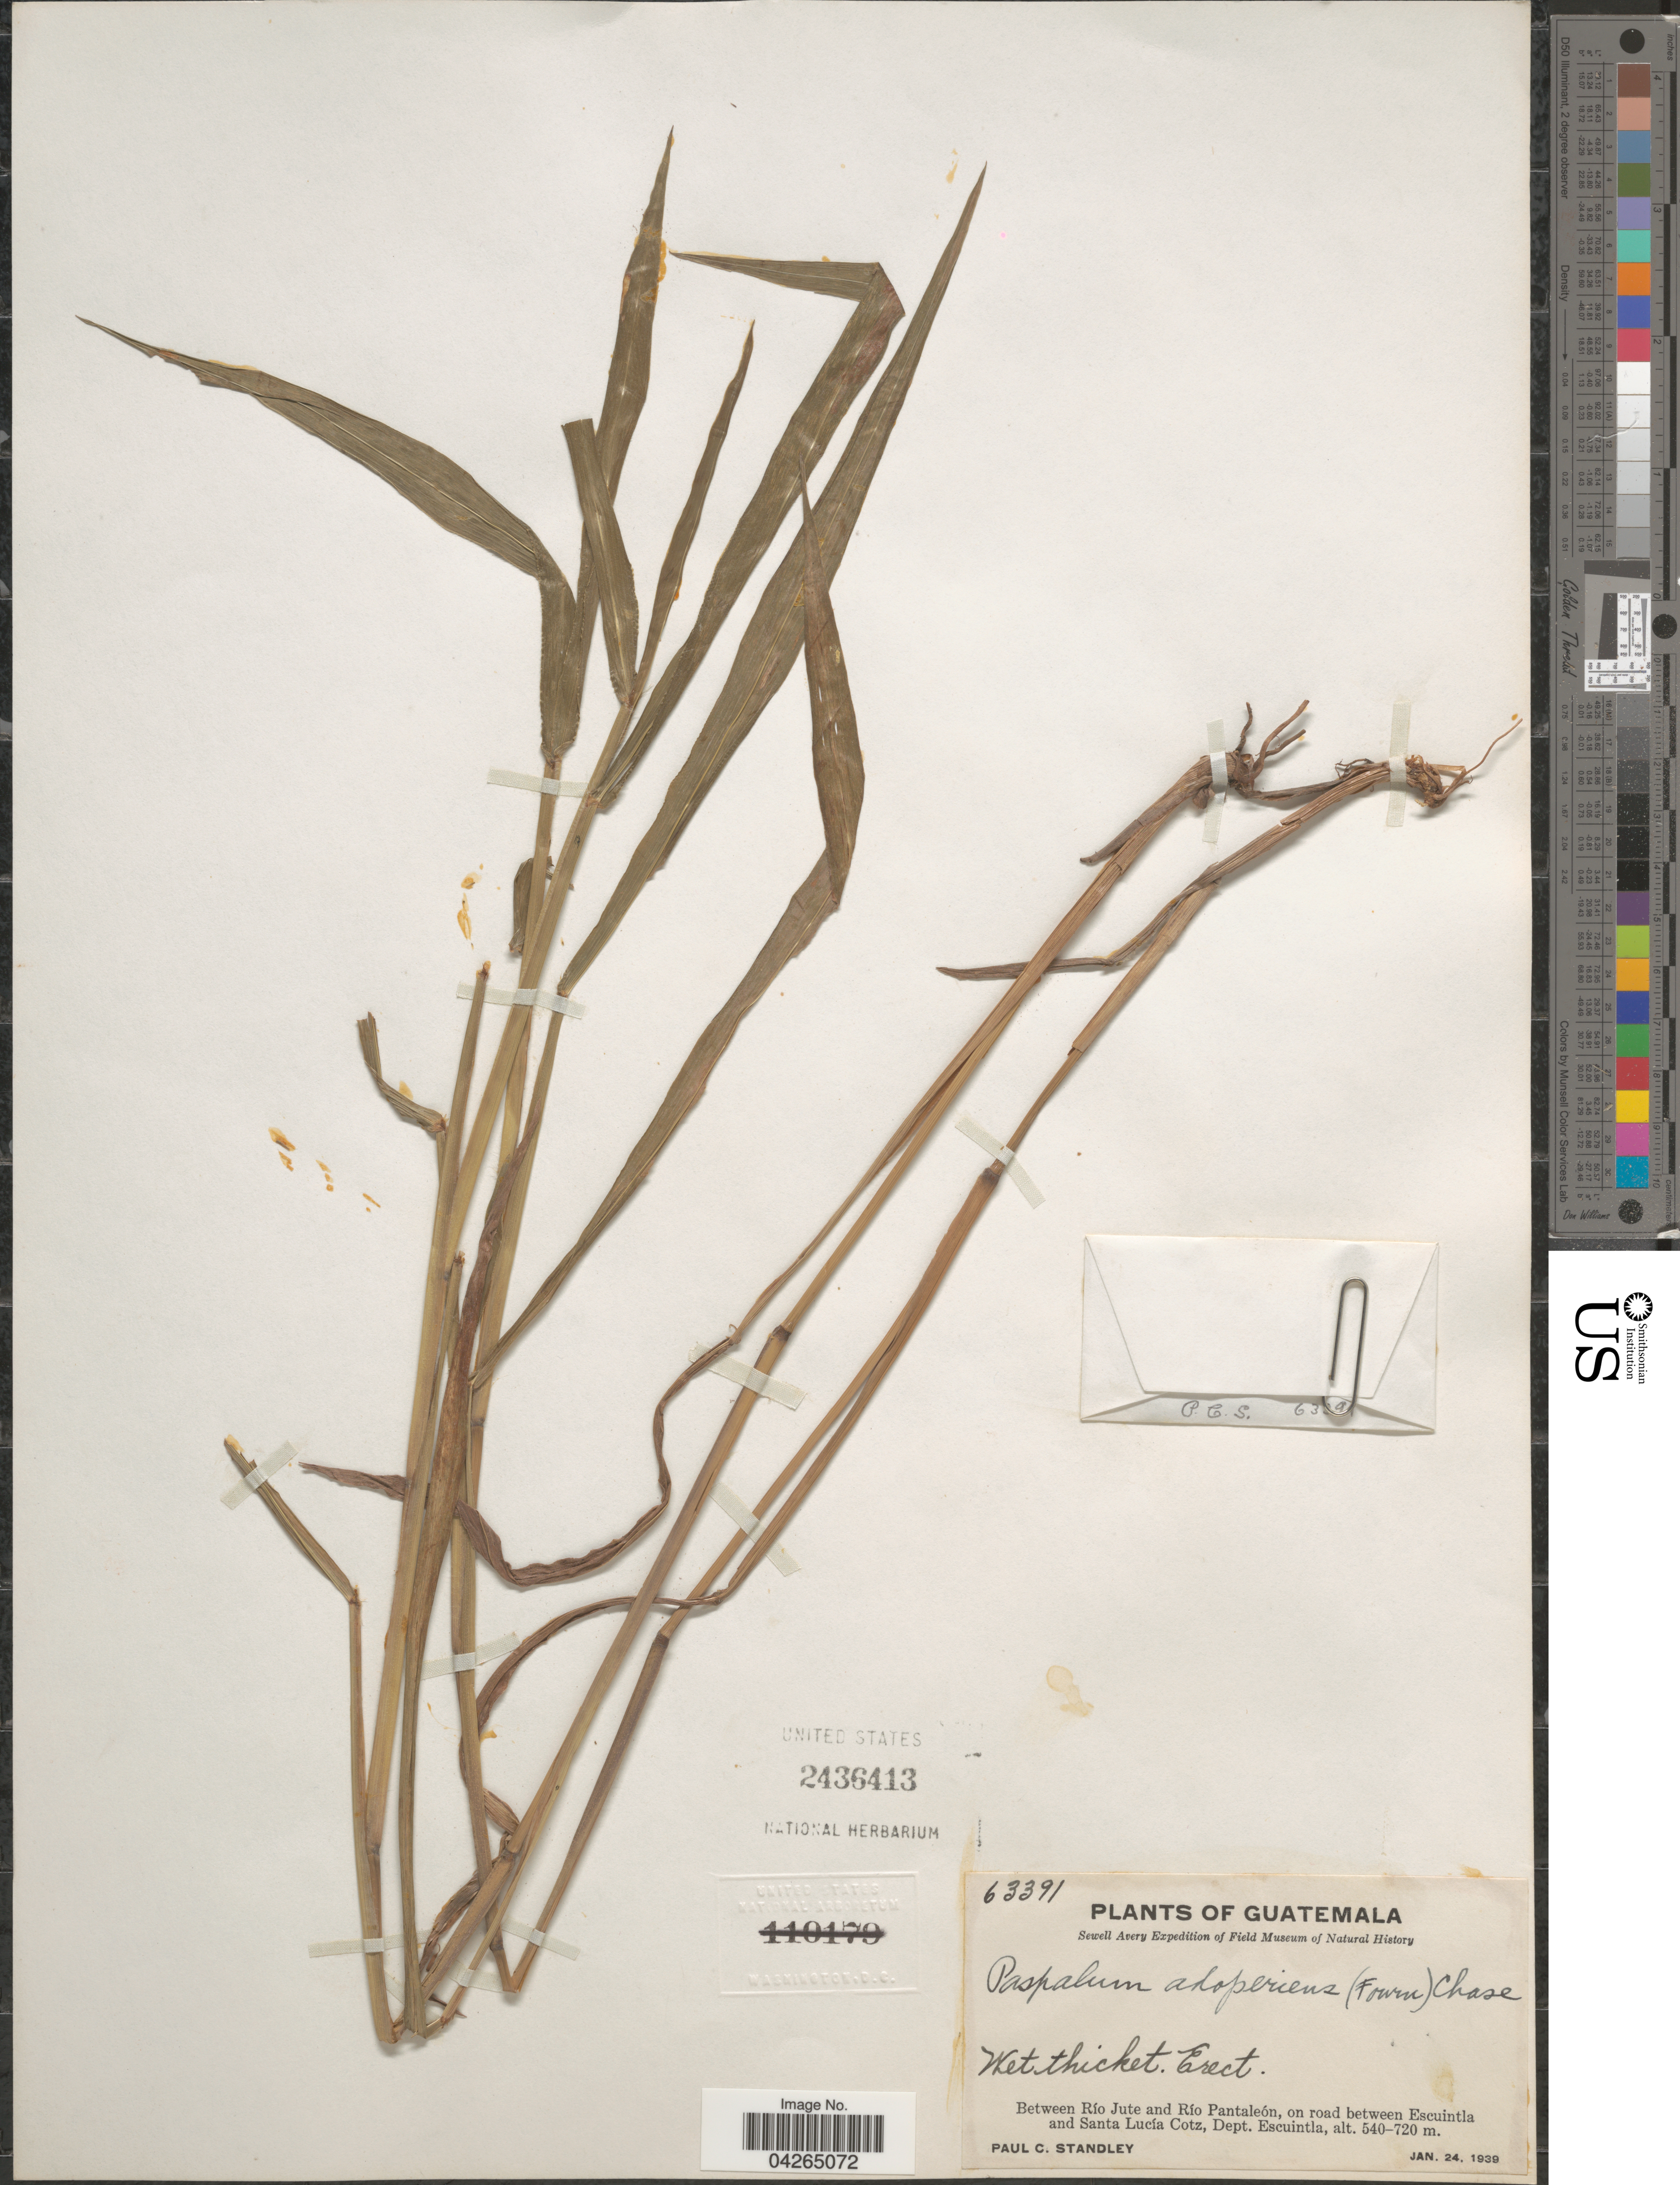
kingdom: Plantae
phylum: Tracheophyta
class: Liliopsida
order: Poales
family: Poaceae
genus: Paspalum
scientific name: Paspalum adoperiens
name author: (E. Fourn.) Chase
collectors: P. C. Standley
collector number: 63391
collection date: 1939-01-24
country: Guatemala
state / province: Escuintla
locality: Sewell Avery Expedition. Wet thicket. Between Río Jute and Río Pantaleón, on road between Escuintla and Santa Lucía Cotz, Dept. Escuintla.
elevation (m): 540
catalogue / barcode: US 2436413